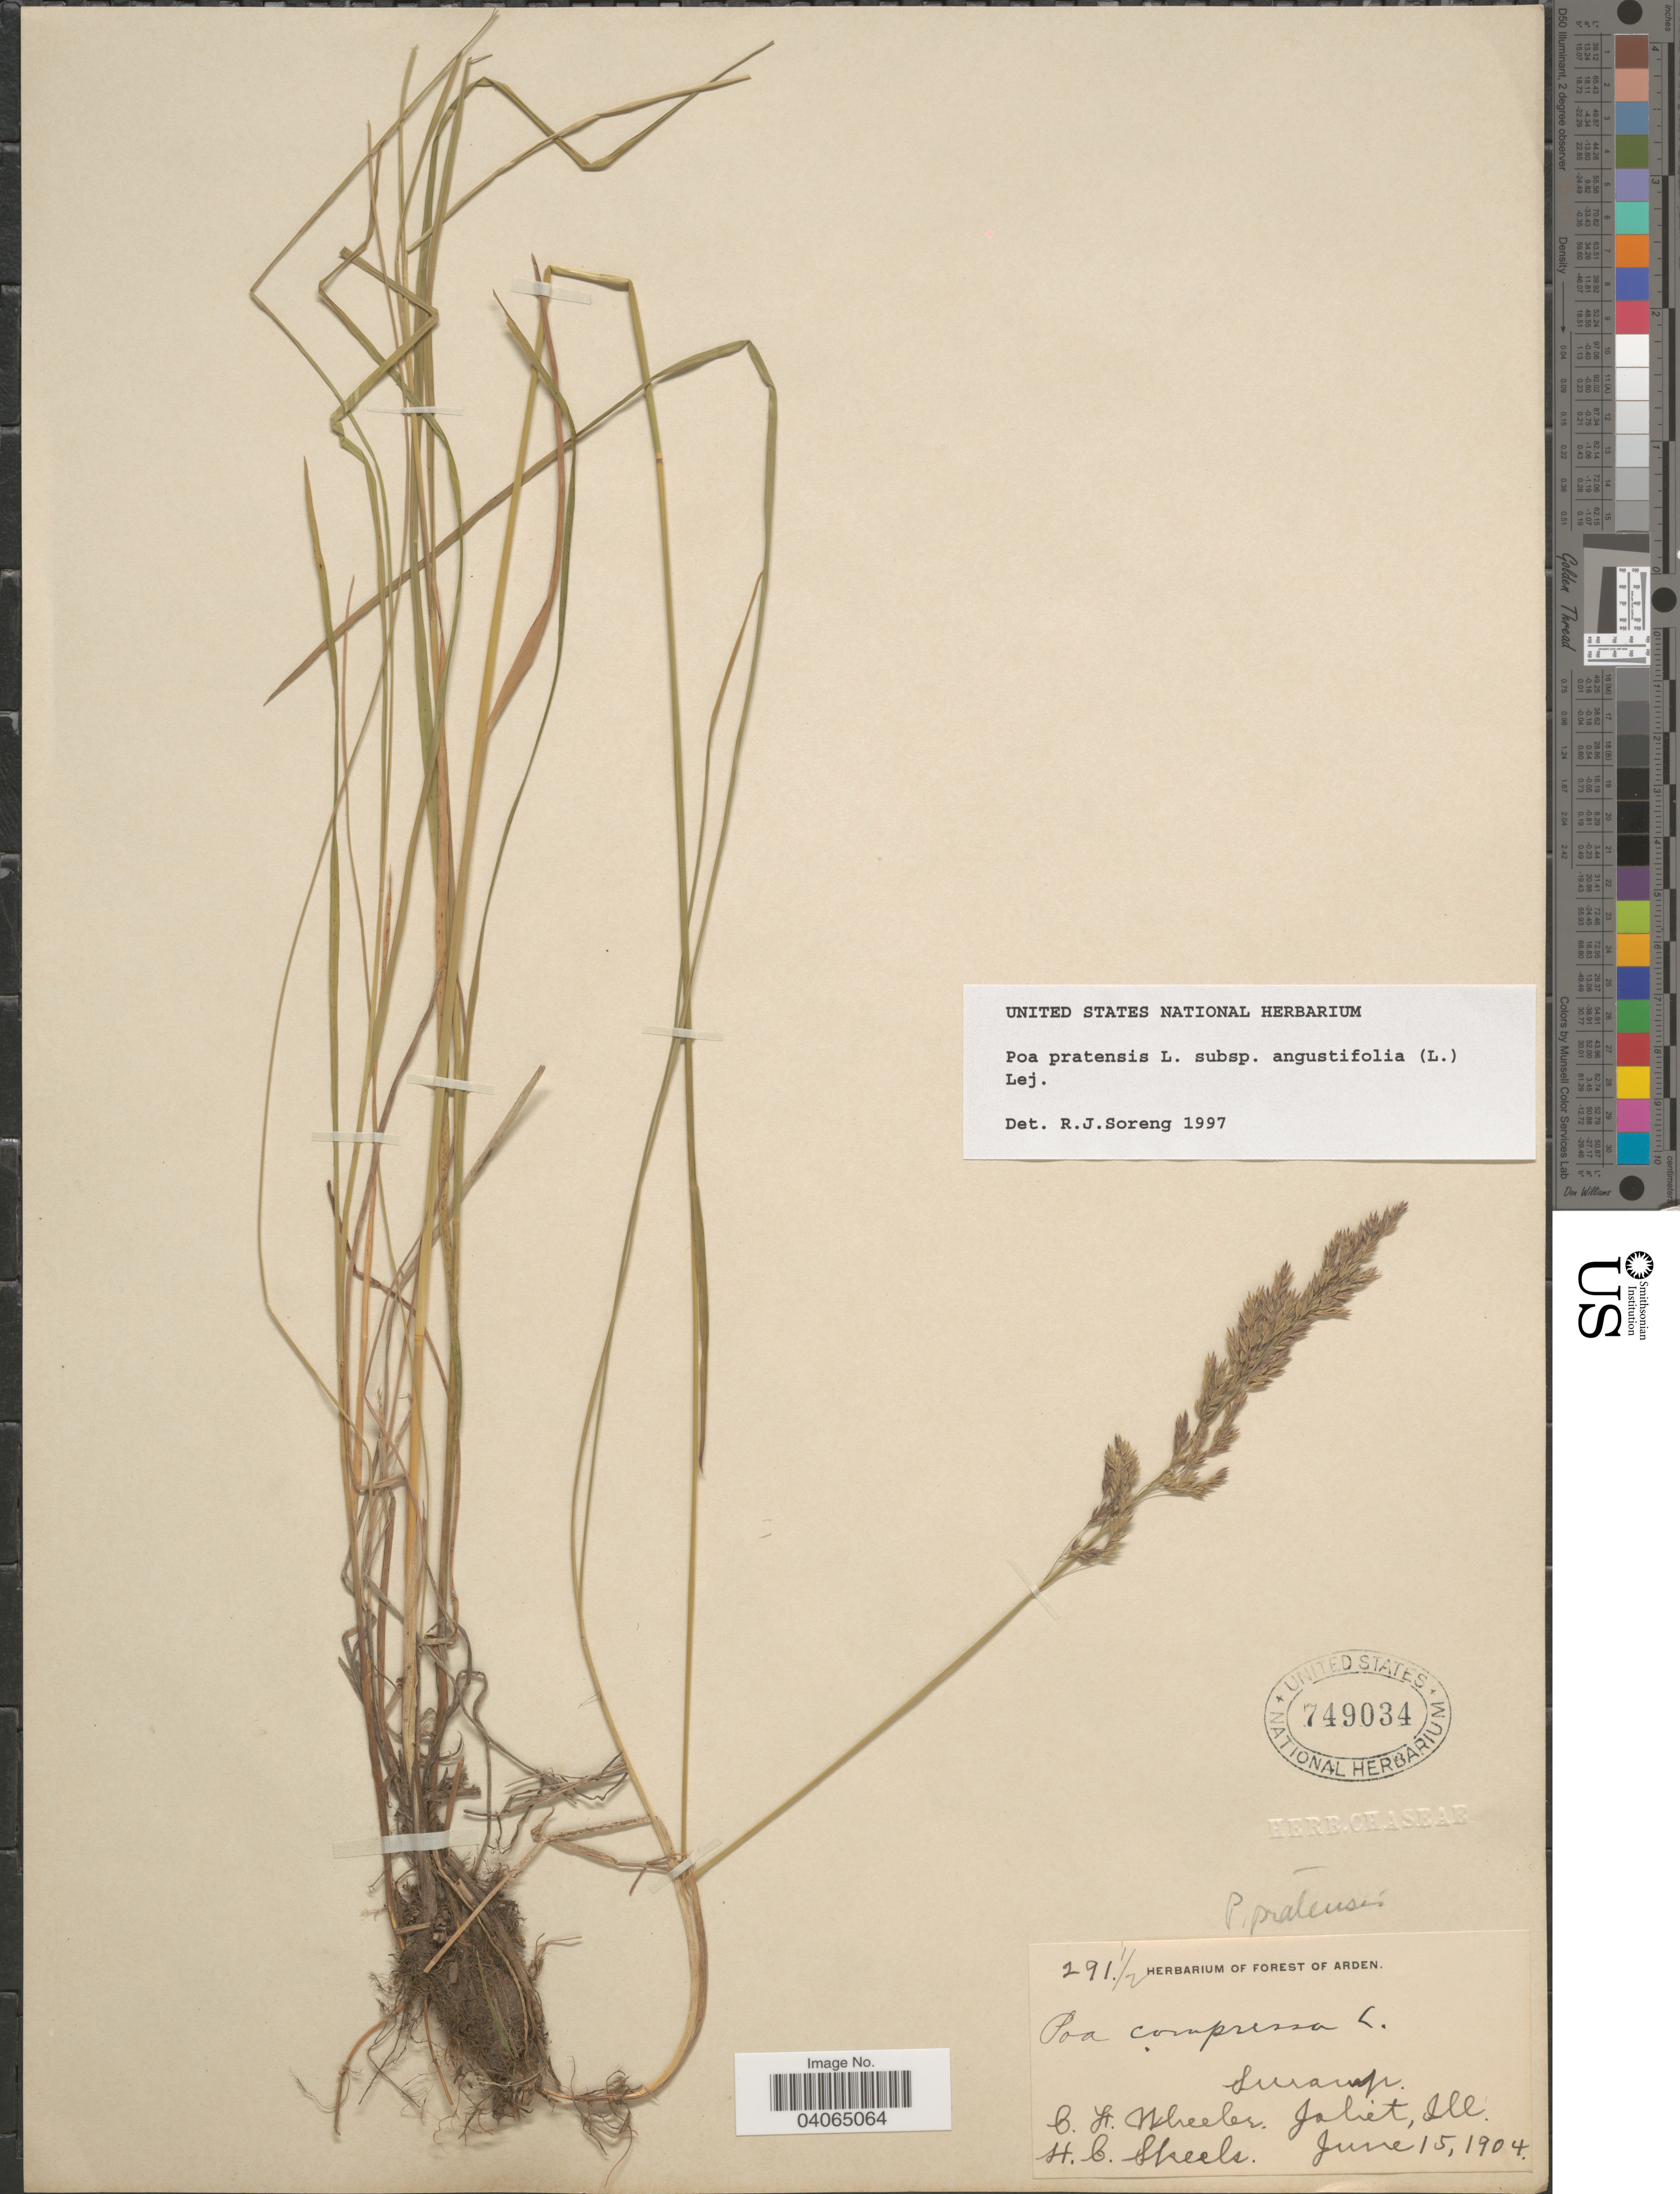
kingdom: Plantae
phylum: Tracheophyta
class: Liliopsida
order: Poales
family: Poaceae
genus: Poa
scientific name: Poa pratensis subsp. angustifolia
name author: (L.) Lej.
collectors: C. Wheeler & H. Skeels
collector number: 291½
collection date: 1904-06-15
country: United States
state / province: Illinois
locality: Swamp. Joliet.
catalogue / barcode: US 749034